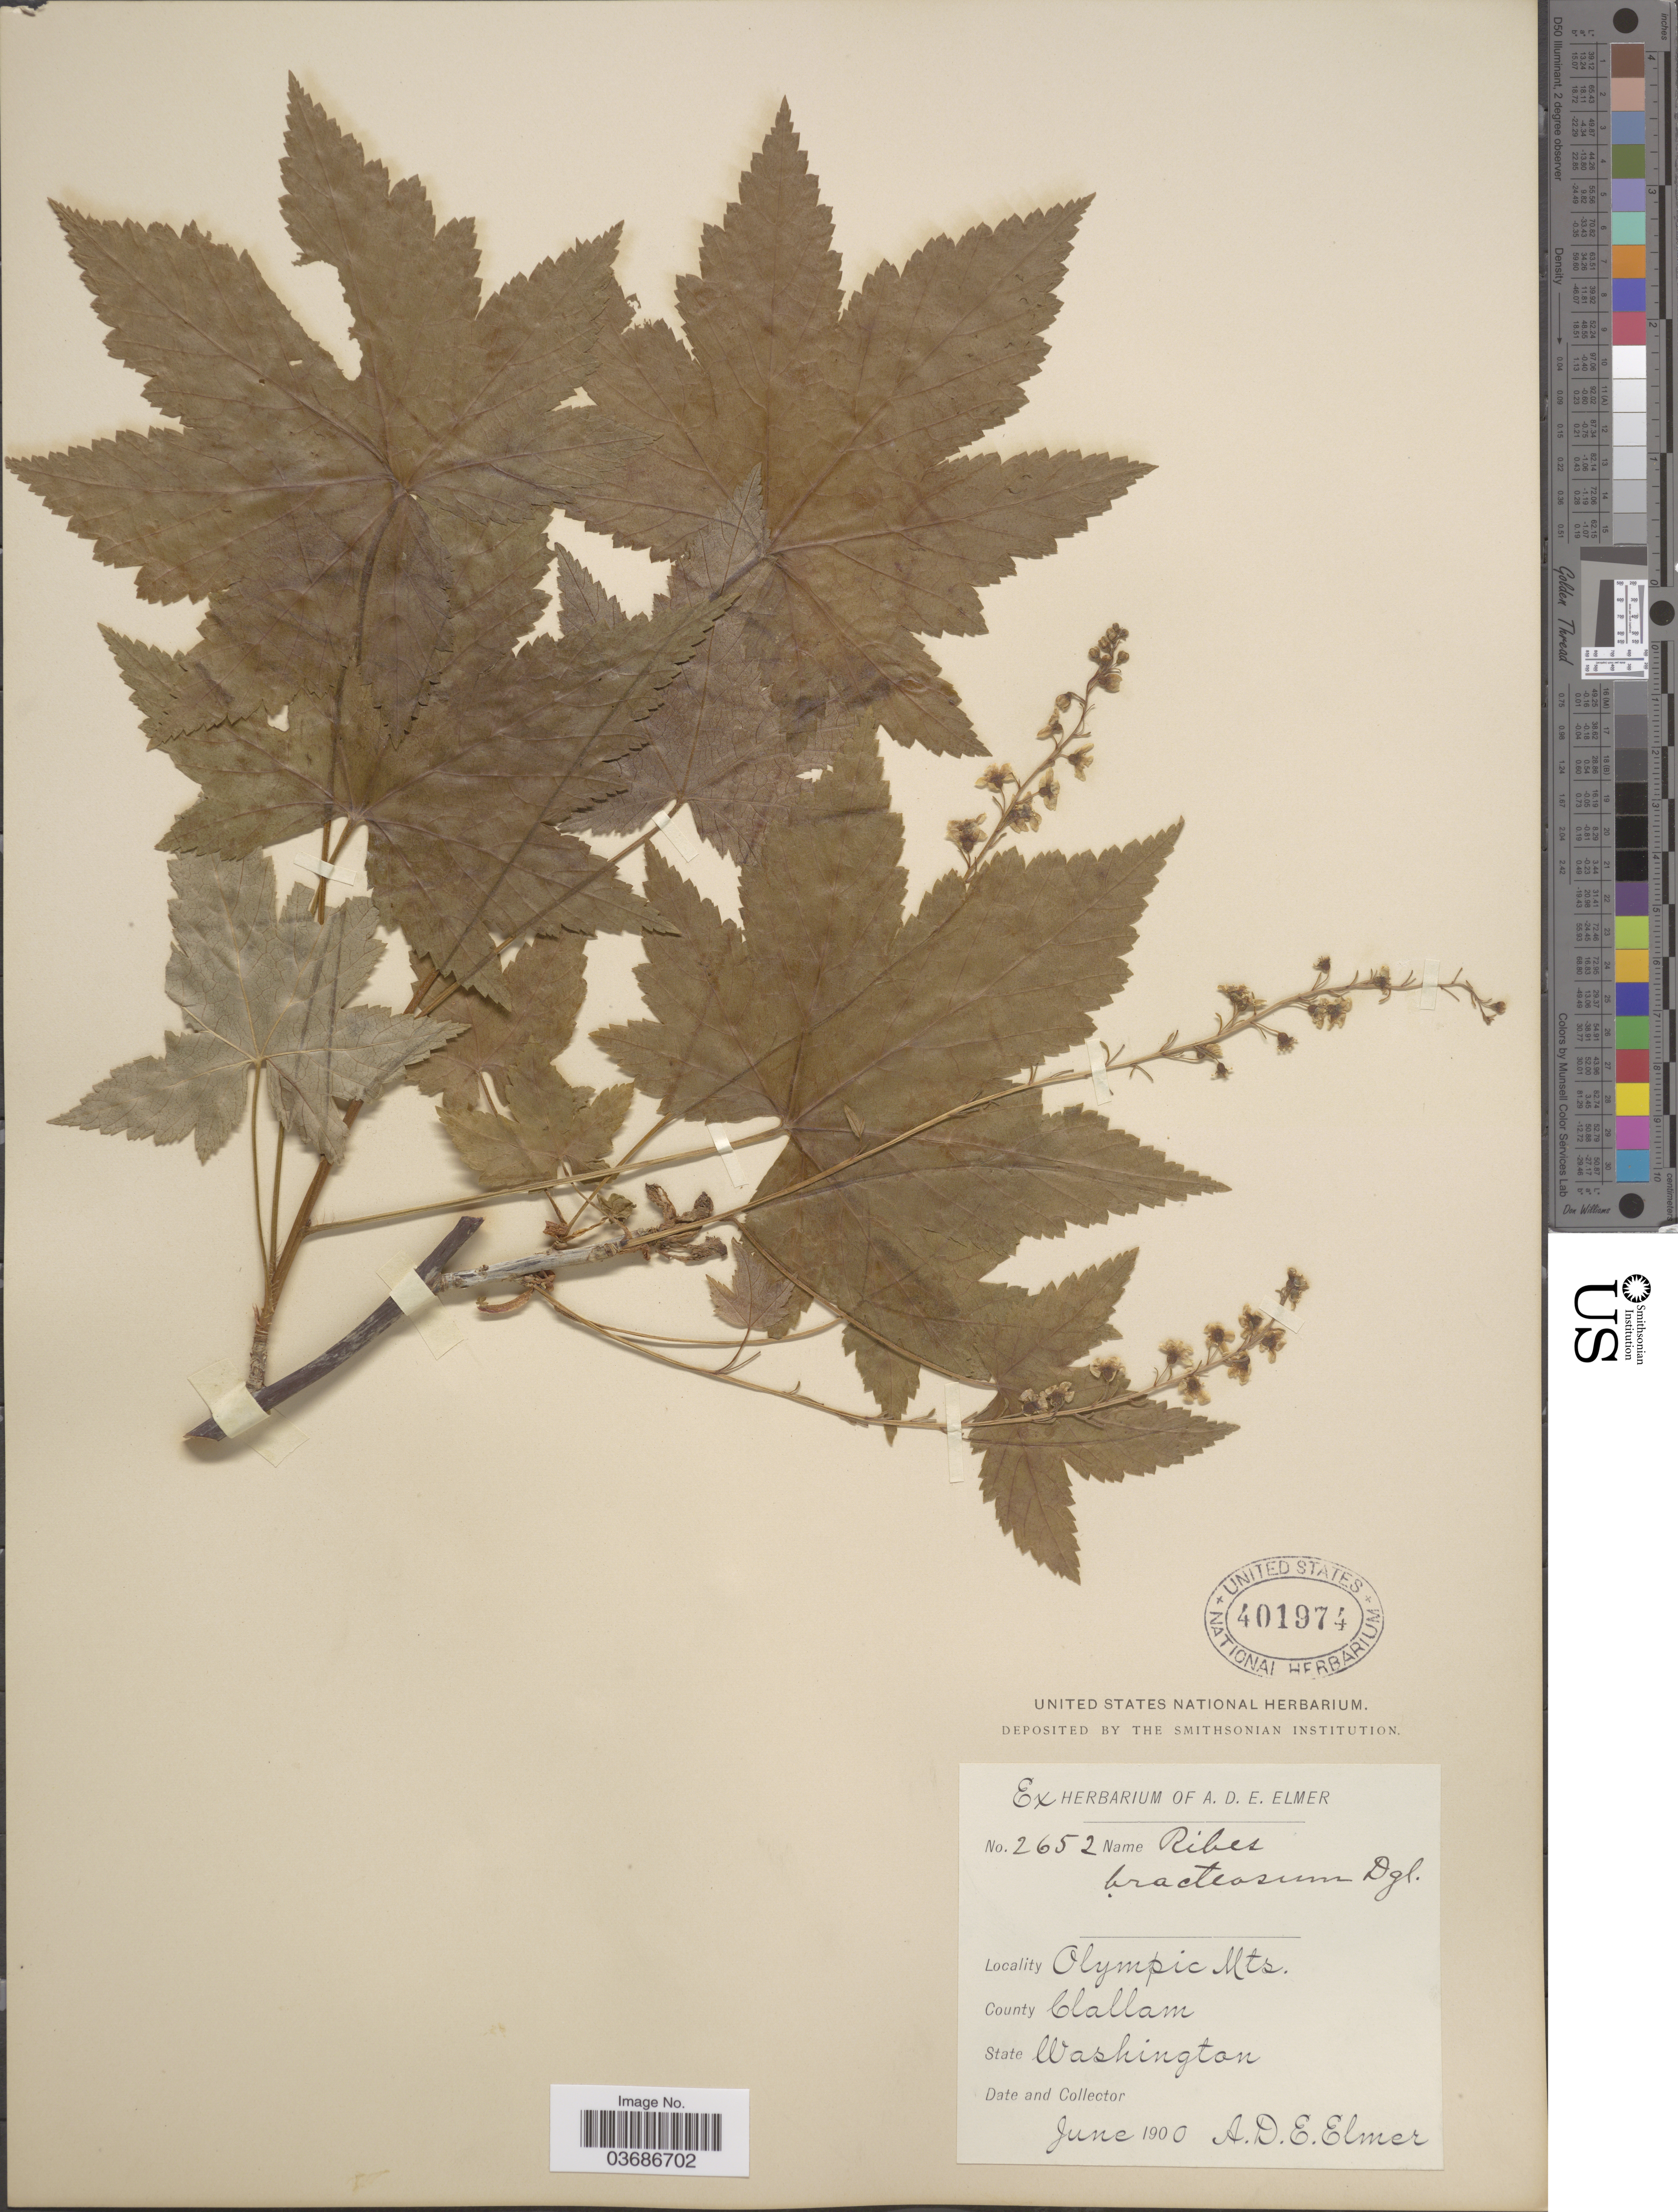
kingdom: Plantae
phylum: Tracheophyta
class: Magnoliopsida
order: Saxifragales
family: Grossulariaceae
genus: Ribes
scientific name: Ribes bracteosum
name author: Douglas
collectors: A. D. E. Elmer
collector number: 2652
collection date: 1900-06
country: United States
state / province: Washington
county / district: Clallam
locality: Olympic Mts. County Clallam.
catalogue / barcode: US 401974